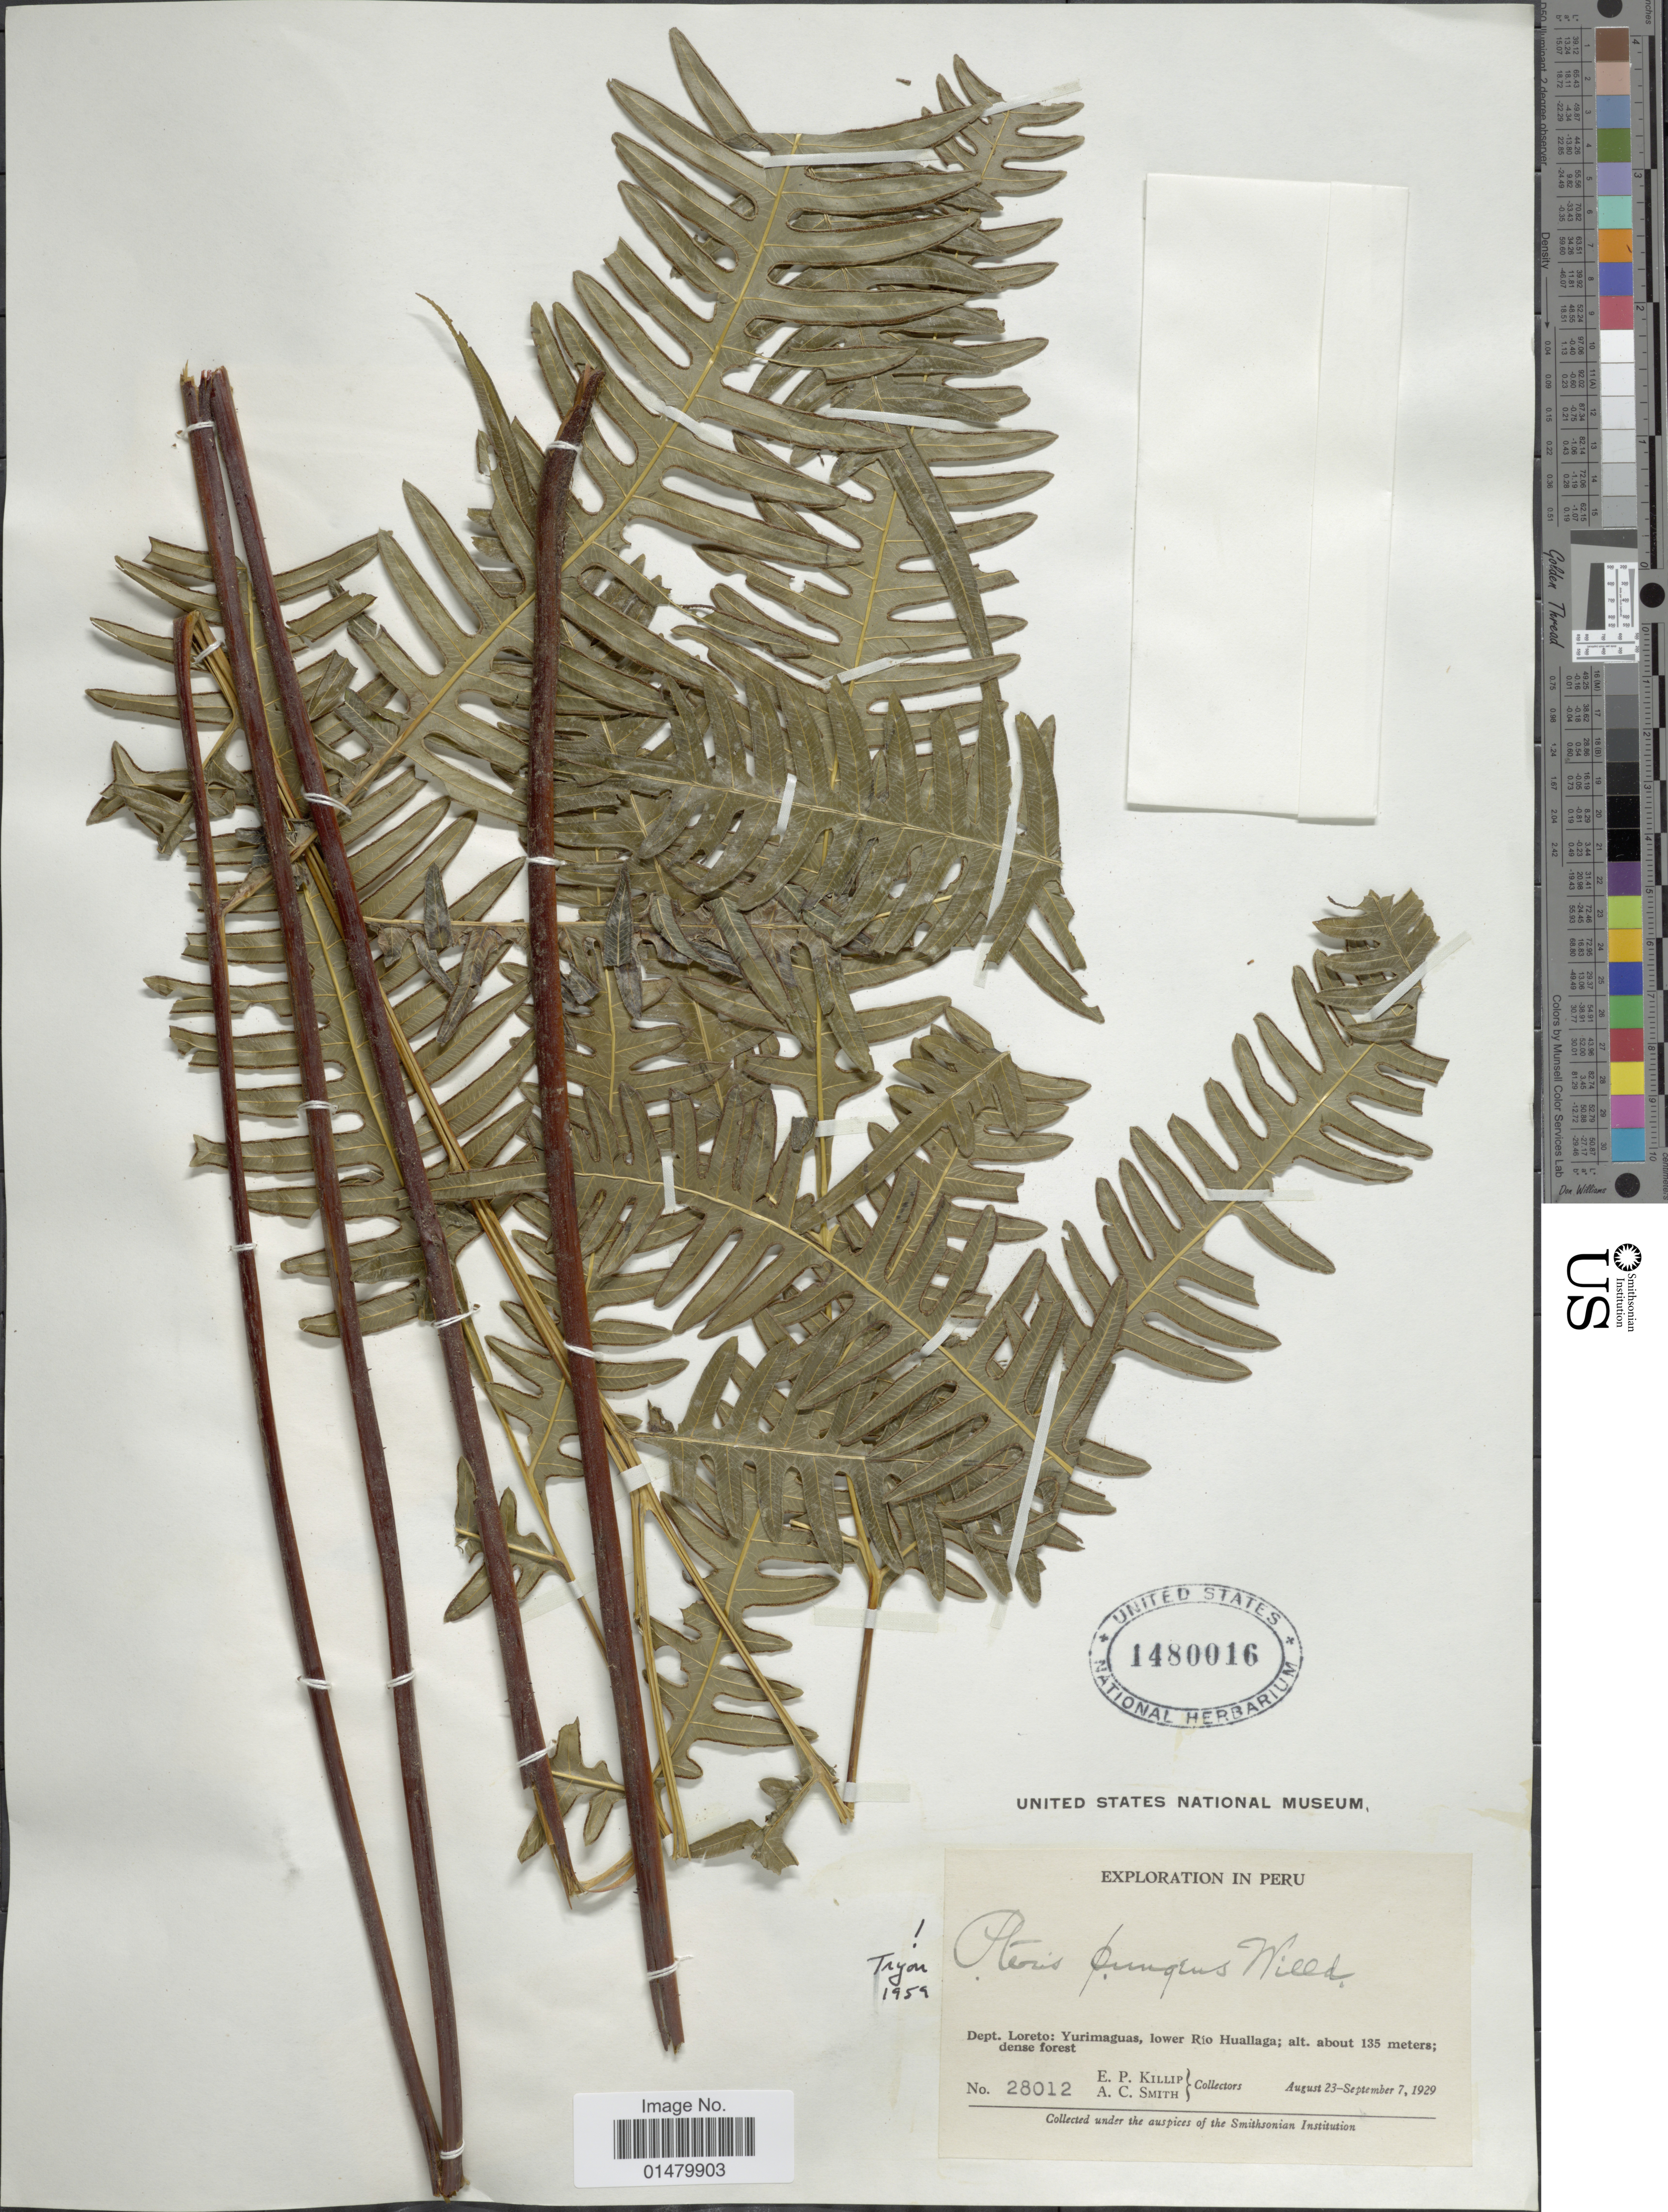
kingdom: Plantae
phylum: Tracheophyta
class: Polypodiopsida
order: Polypodiales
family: Pteridaceae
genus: Pteris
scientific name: Pteris pungens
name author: Willd.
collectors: E. P. Killip & A. C. Smith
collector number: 28012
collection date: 1929-08-23/1929-09-07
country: Peru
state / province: Loreto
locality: Dept. Loreto: Yurimaguas, lower Rio Huallaga.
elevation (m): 135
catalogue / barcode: US 1480016